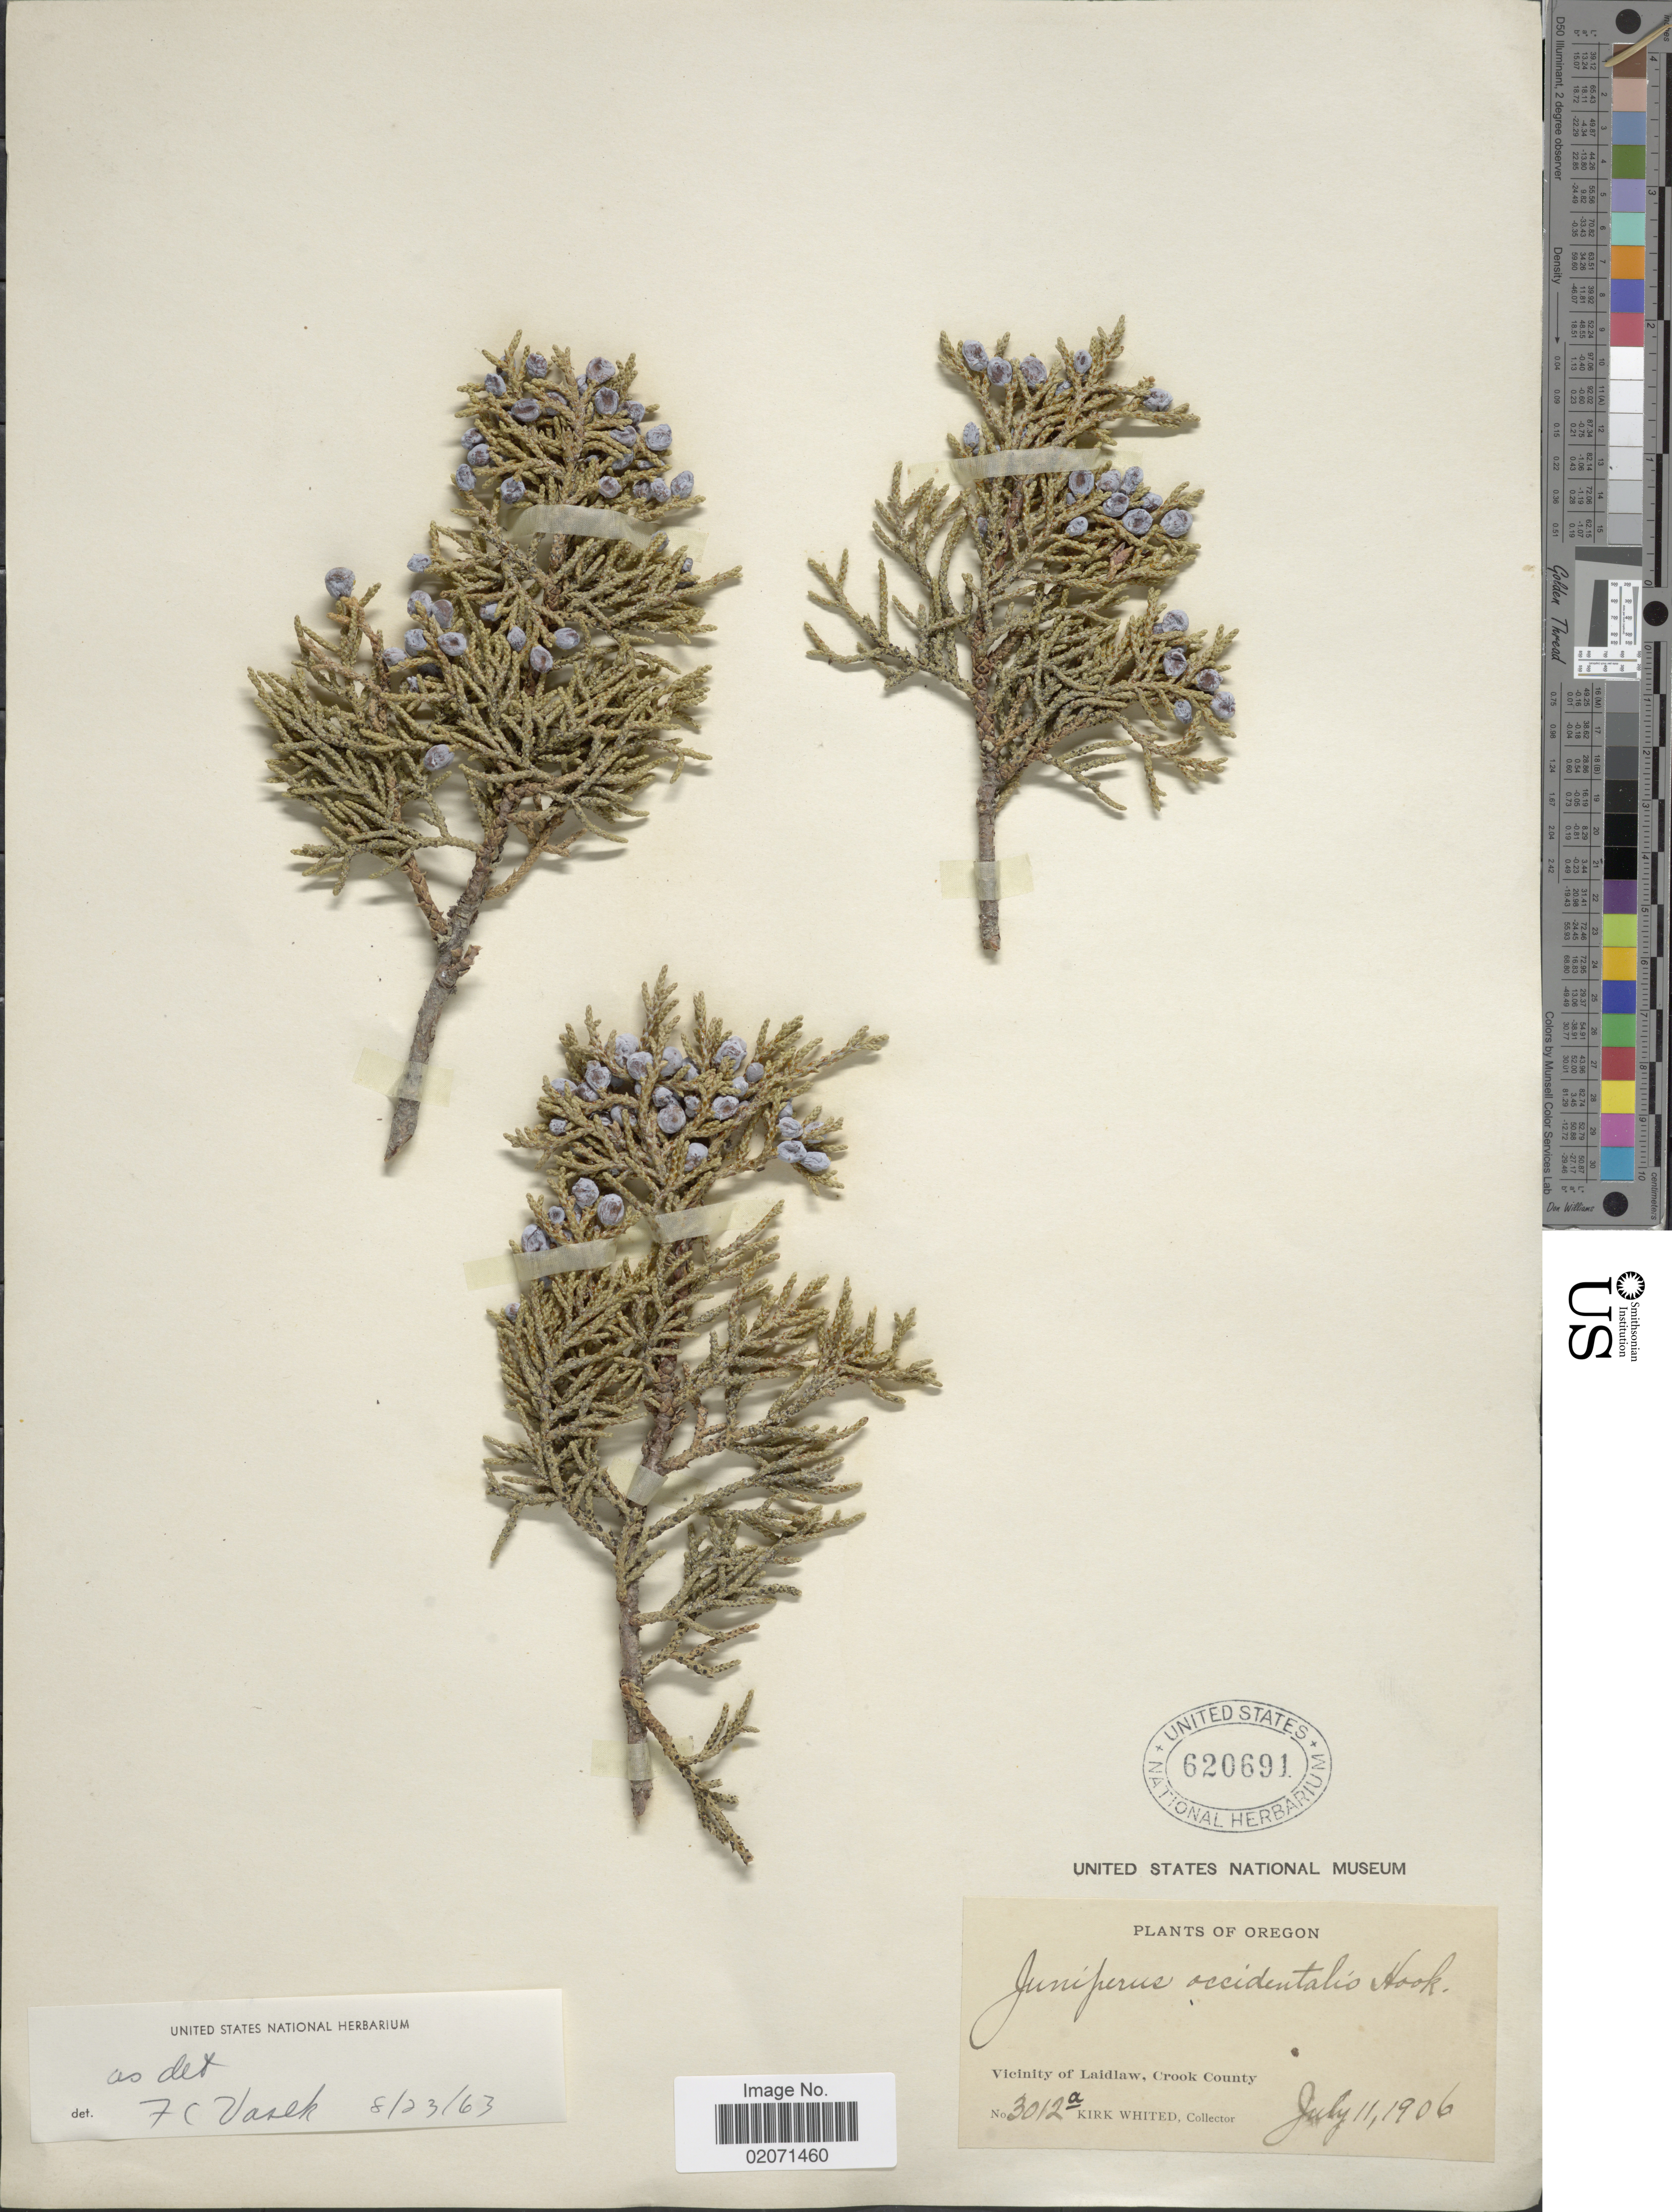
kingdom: Plantae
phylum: Tracheophyta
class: Pinopsida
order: Pinales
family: Cupressaceae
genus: Juniperus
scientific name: Juniperus occidentalis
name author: Hook.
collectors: K. Whited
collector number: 3012a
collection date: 1906-07-11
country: United States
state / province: Oregon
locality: Vicinity of Laidlaw, Crook County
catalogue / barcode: US 620691